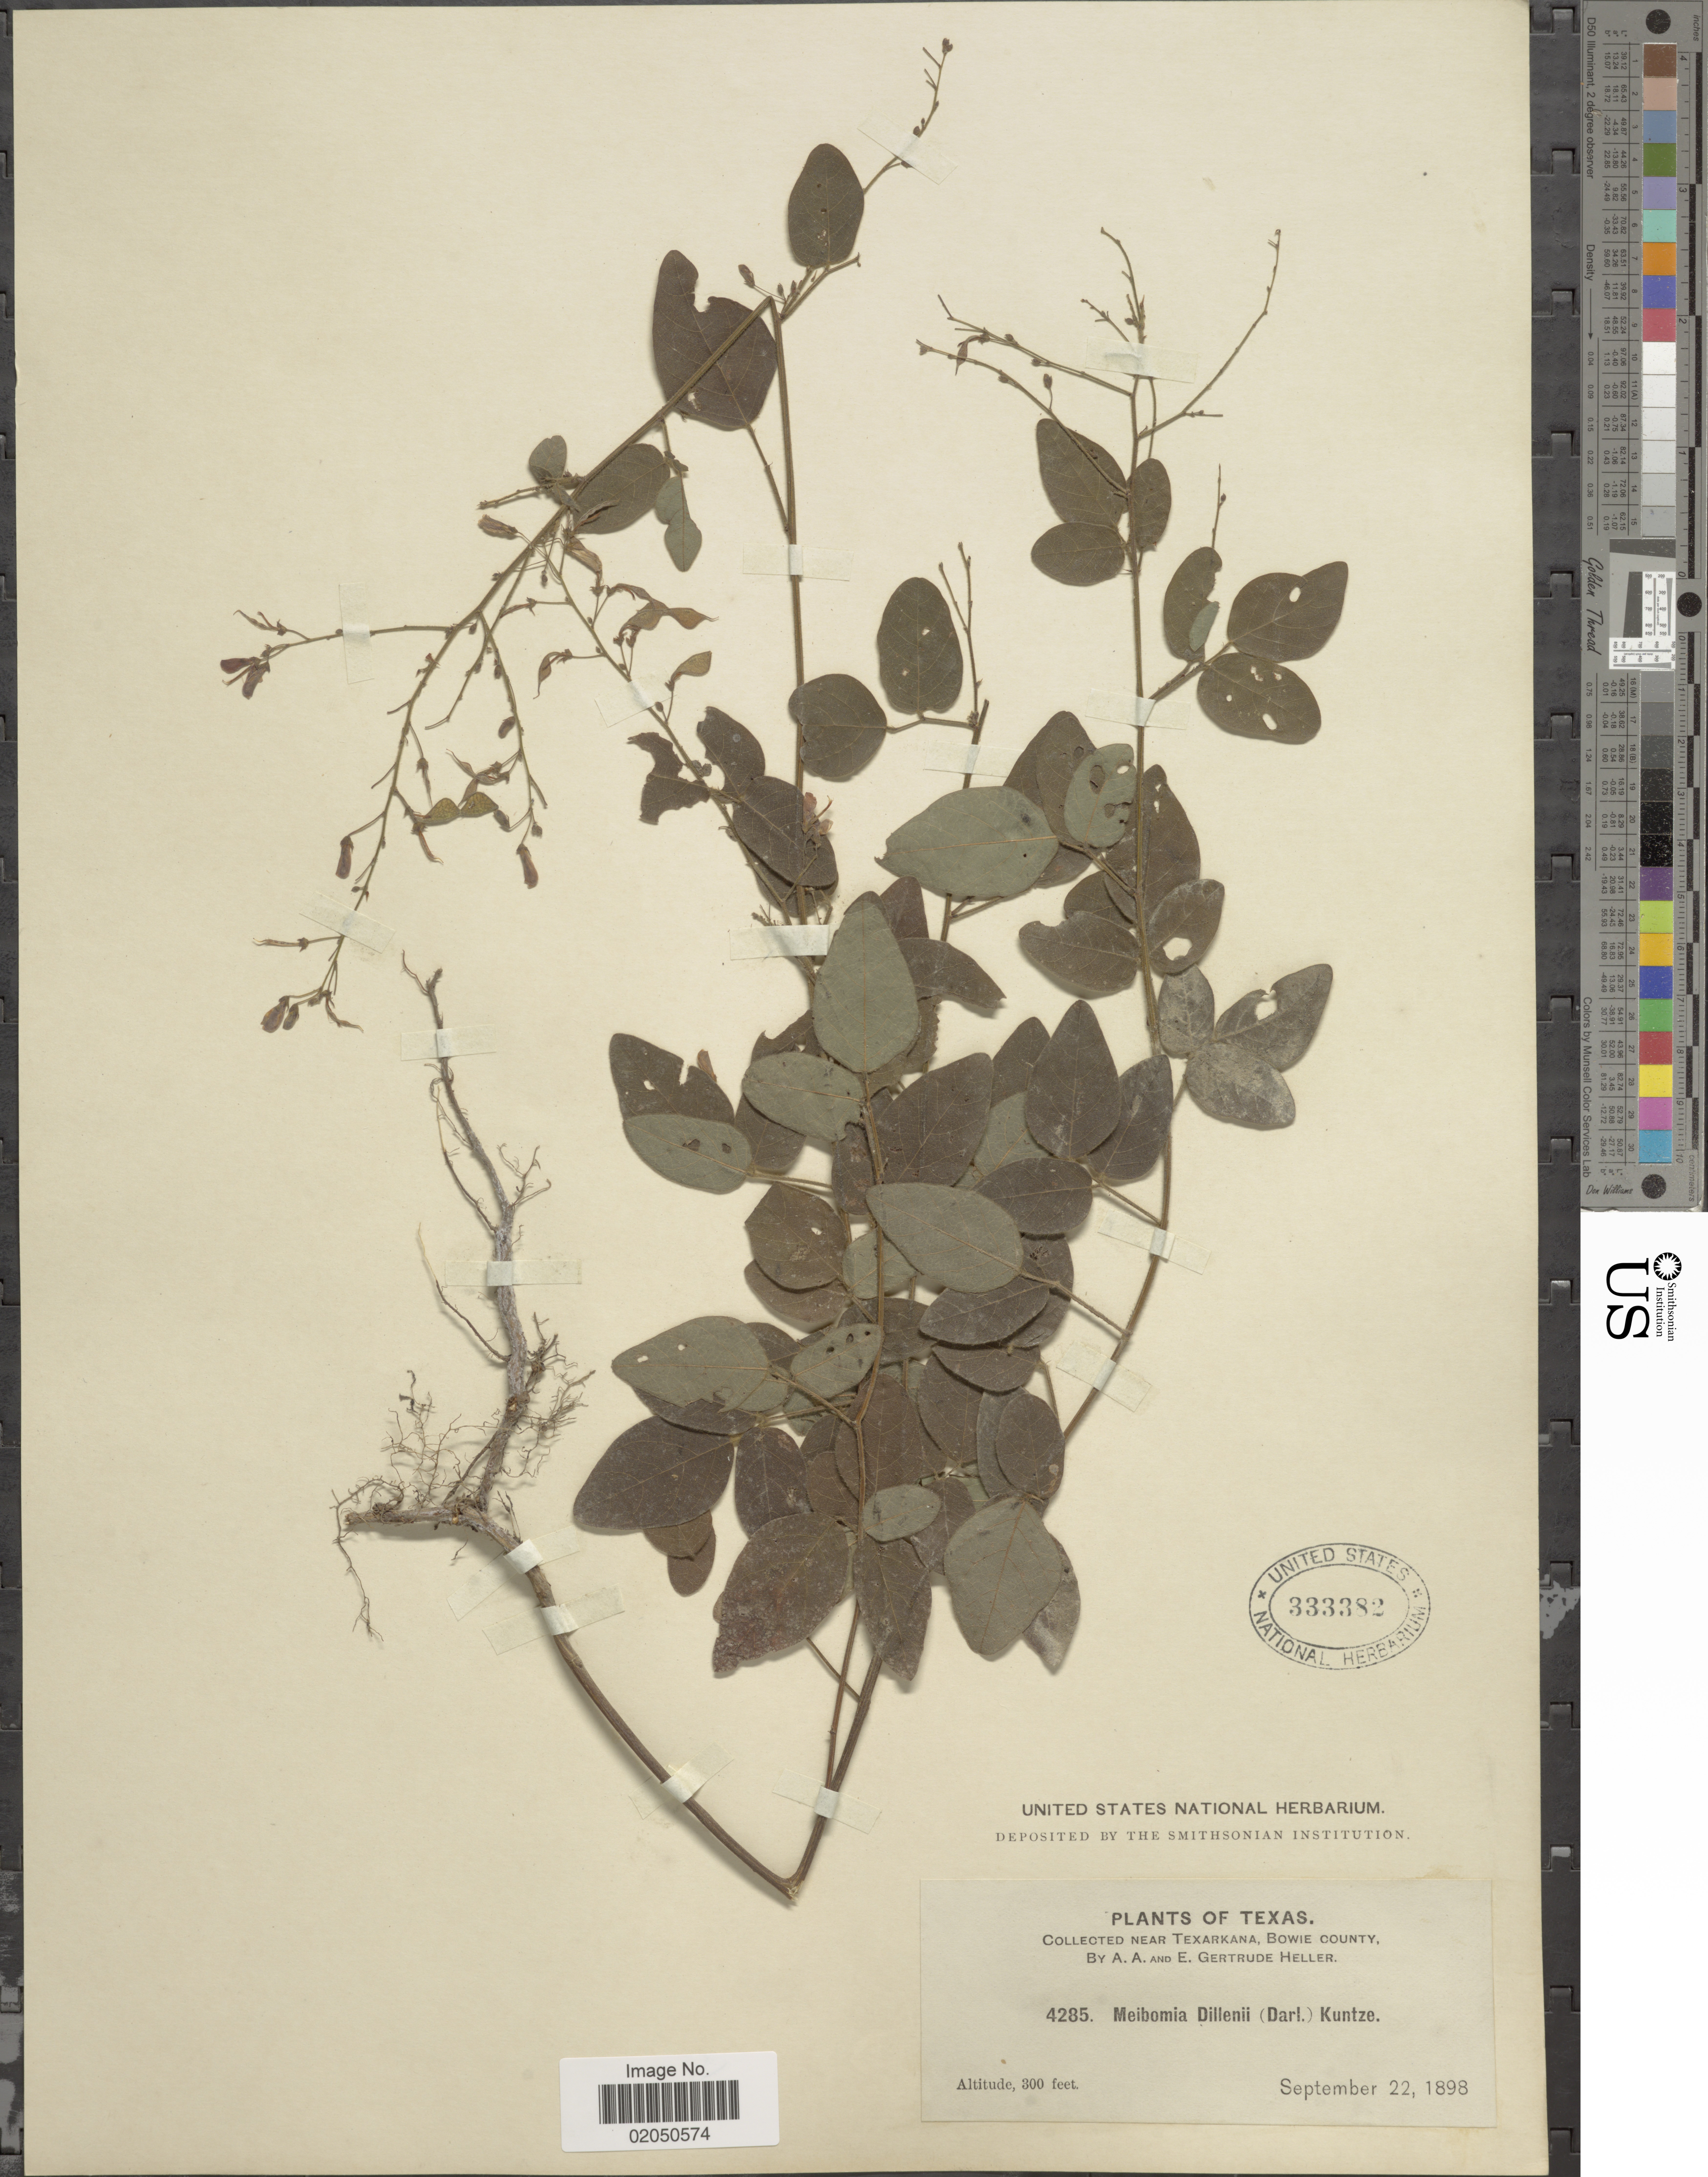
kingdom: Plantae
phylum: Tracheophyta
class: Magnoliopsida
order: Fabales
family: Fabaceae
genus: Desmodium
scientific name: Desmodium glabellum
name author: (Michx.) DC.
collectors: A. A. Heller & E. G. Heller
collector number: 4285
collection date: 1898-09-22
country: United States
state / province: Texas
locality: Near Texarkana, Bowie County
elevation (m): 91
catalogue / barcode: US 333382